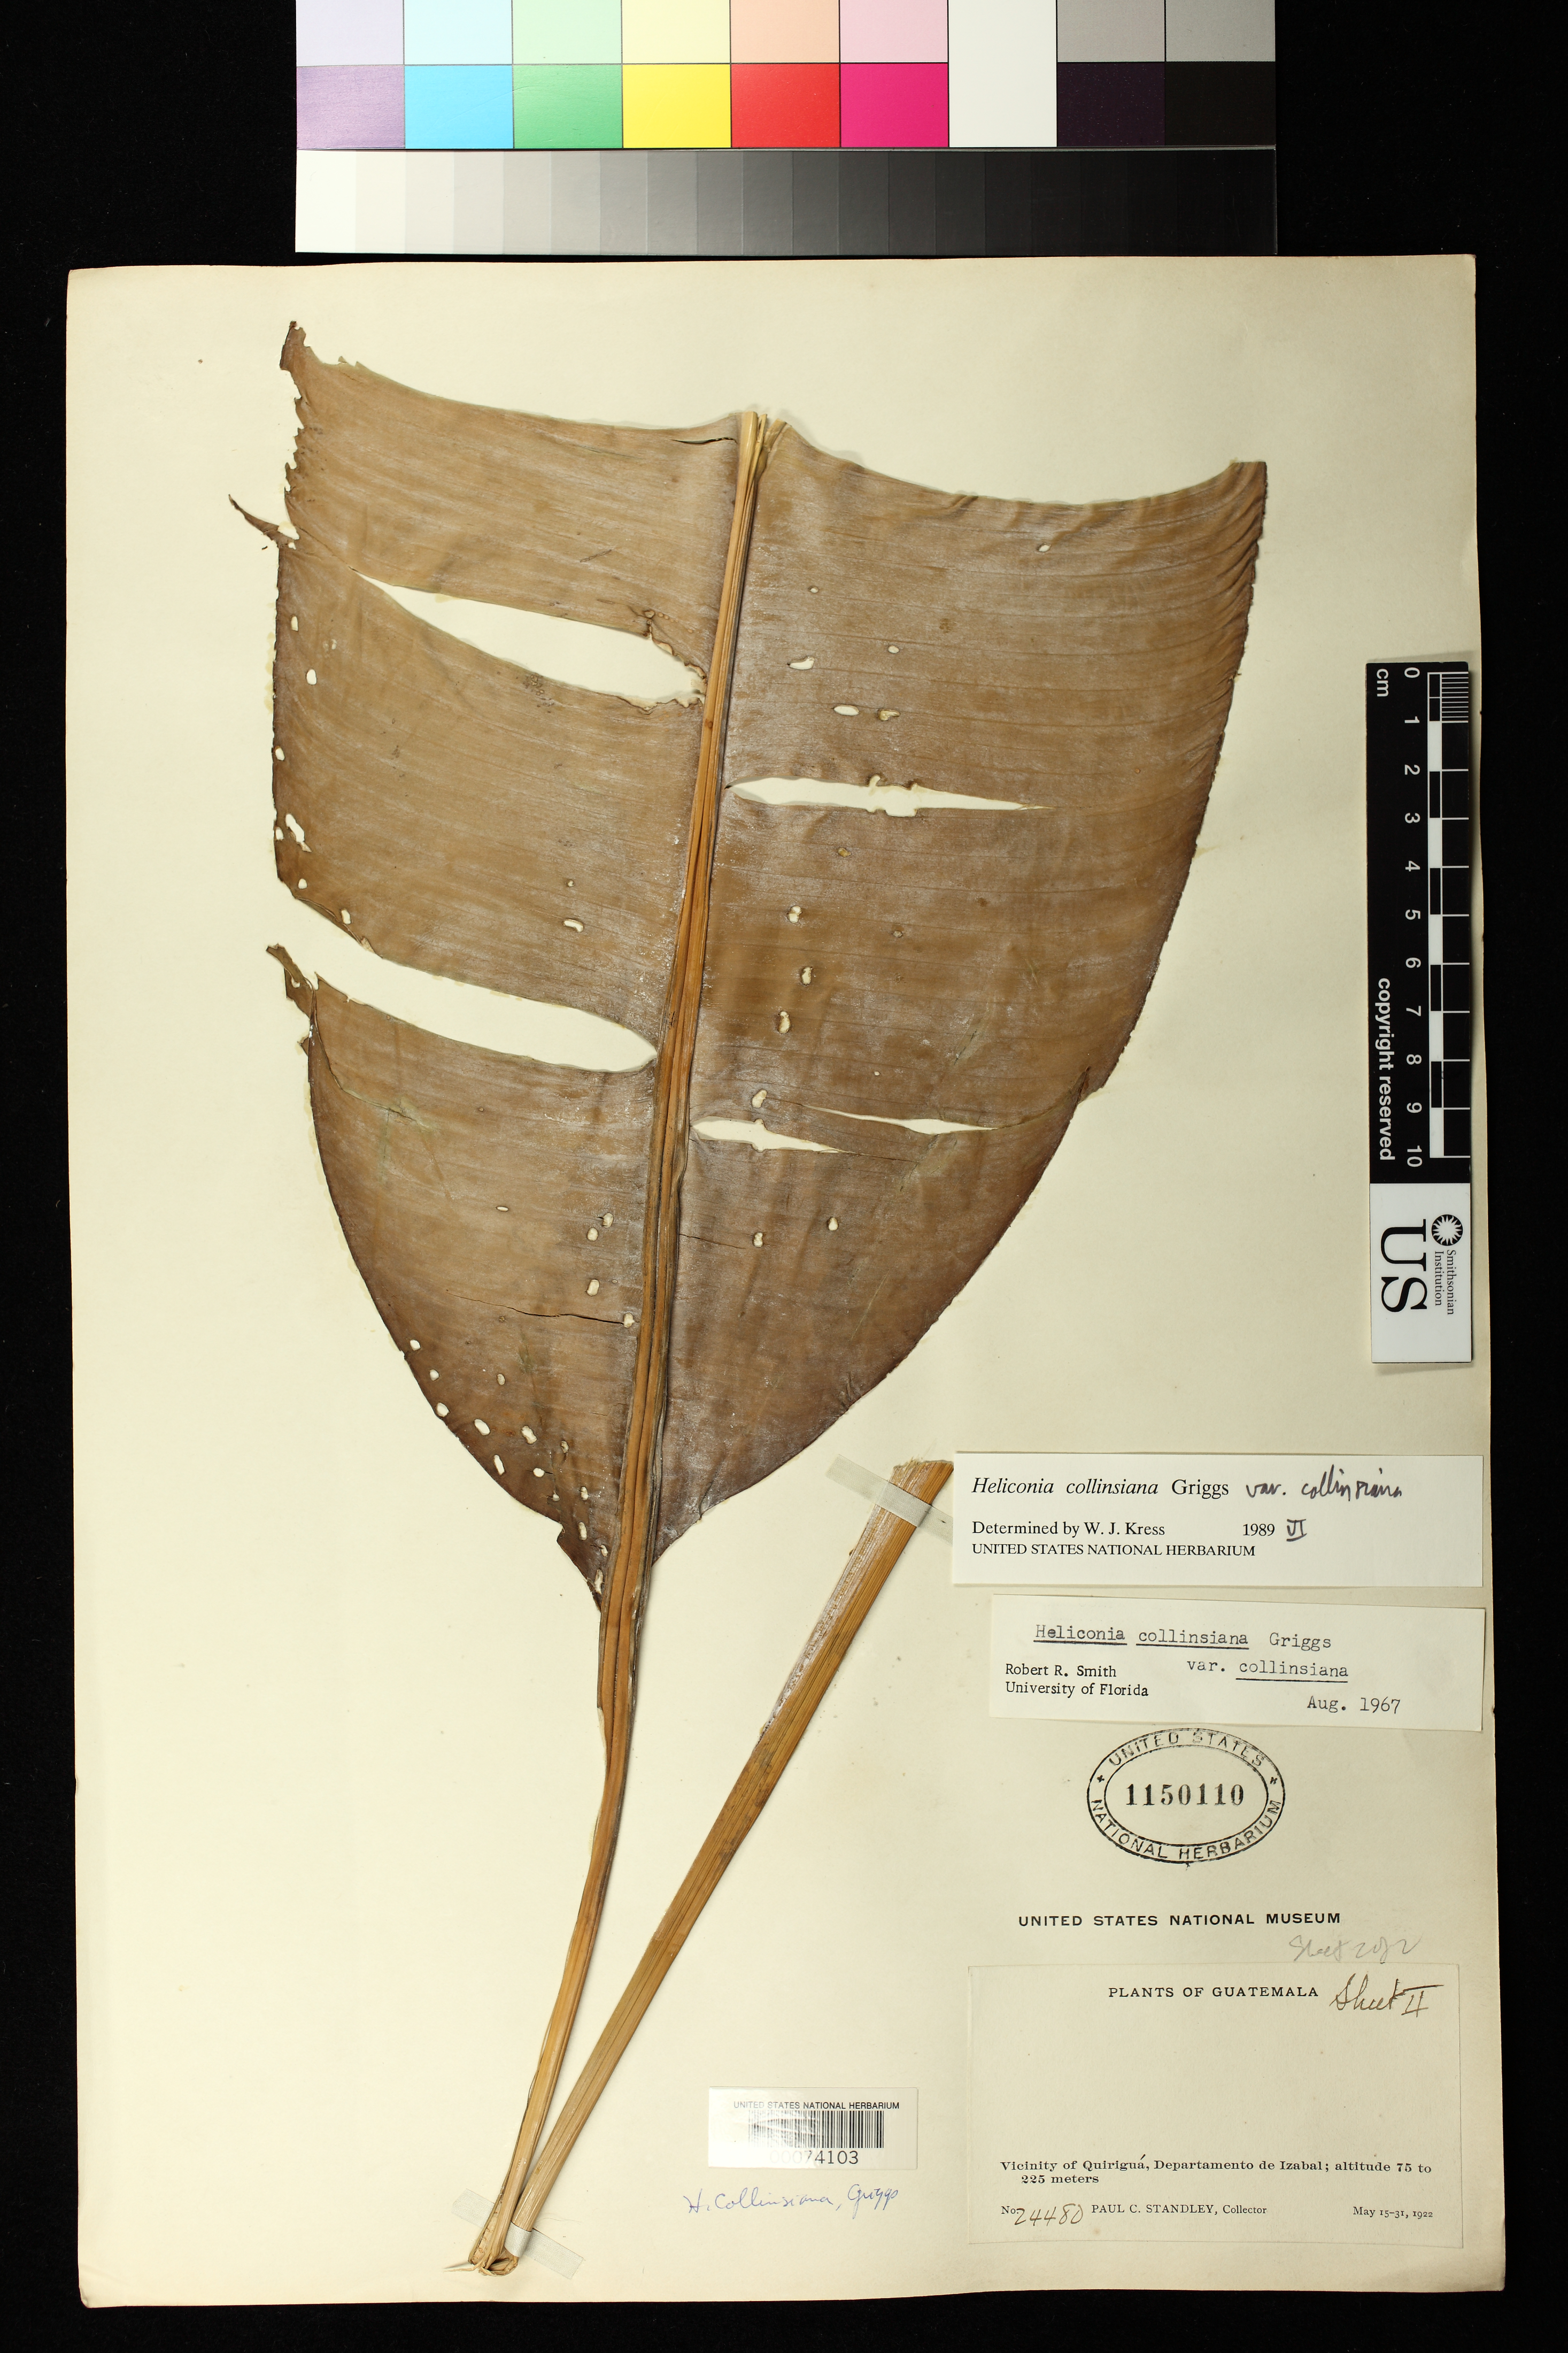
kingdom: Plantae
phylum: Tracheophyta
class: Liliopsida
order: Zingiberales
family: Heliconiaceae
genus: Heliconia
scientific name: Heliconia collinsiana var. collinsiana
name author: R.F. Griggs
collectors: P. C. Standley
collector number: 24480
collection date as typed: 15 May 1922 to 31 May 1922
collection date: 1922-05-15/1922-05-31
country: Guatemala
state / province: Izabal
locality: Vicinity of Quiriguá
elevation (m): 75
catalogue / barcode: US 1150110